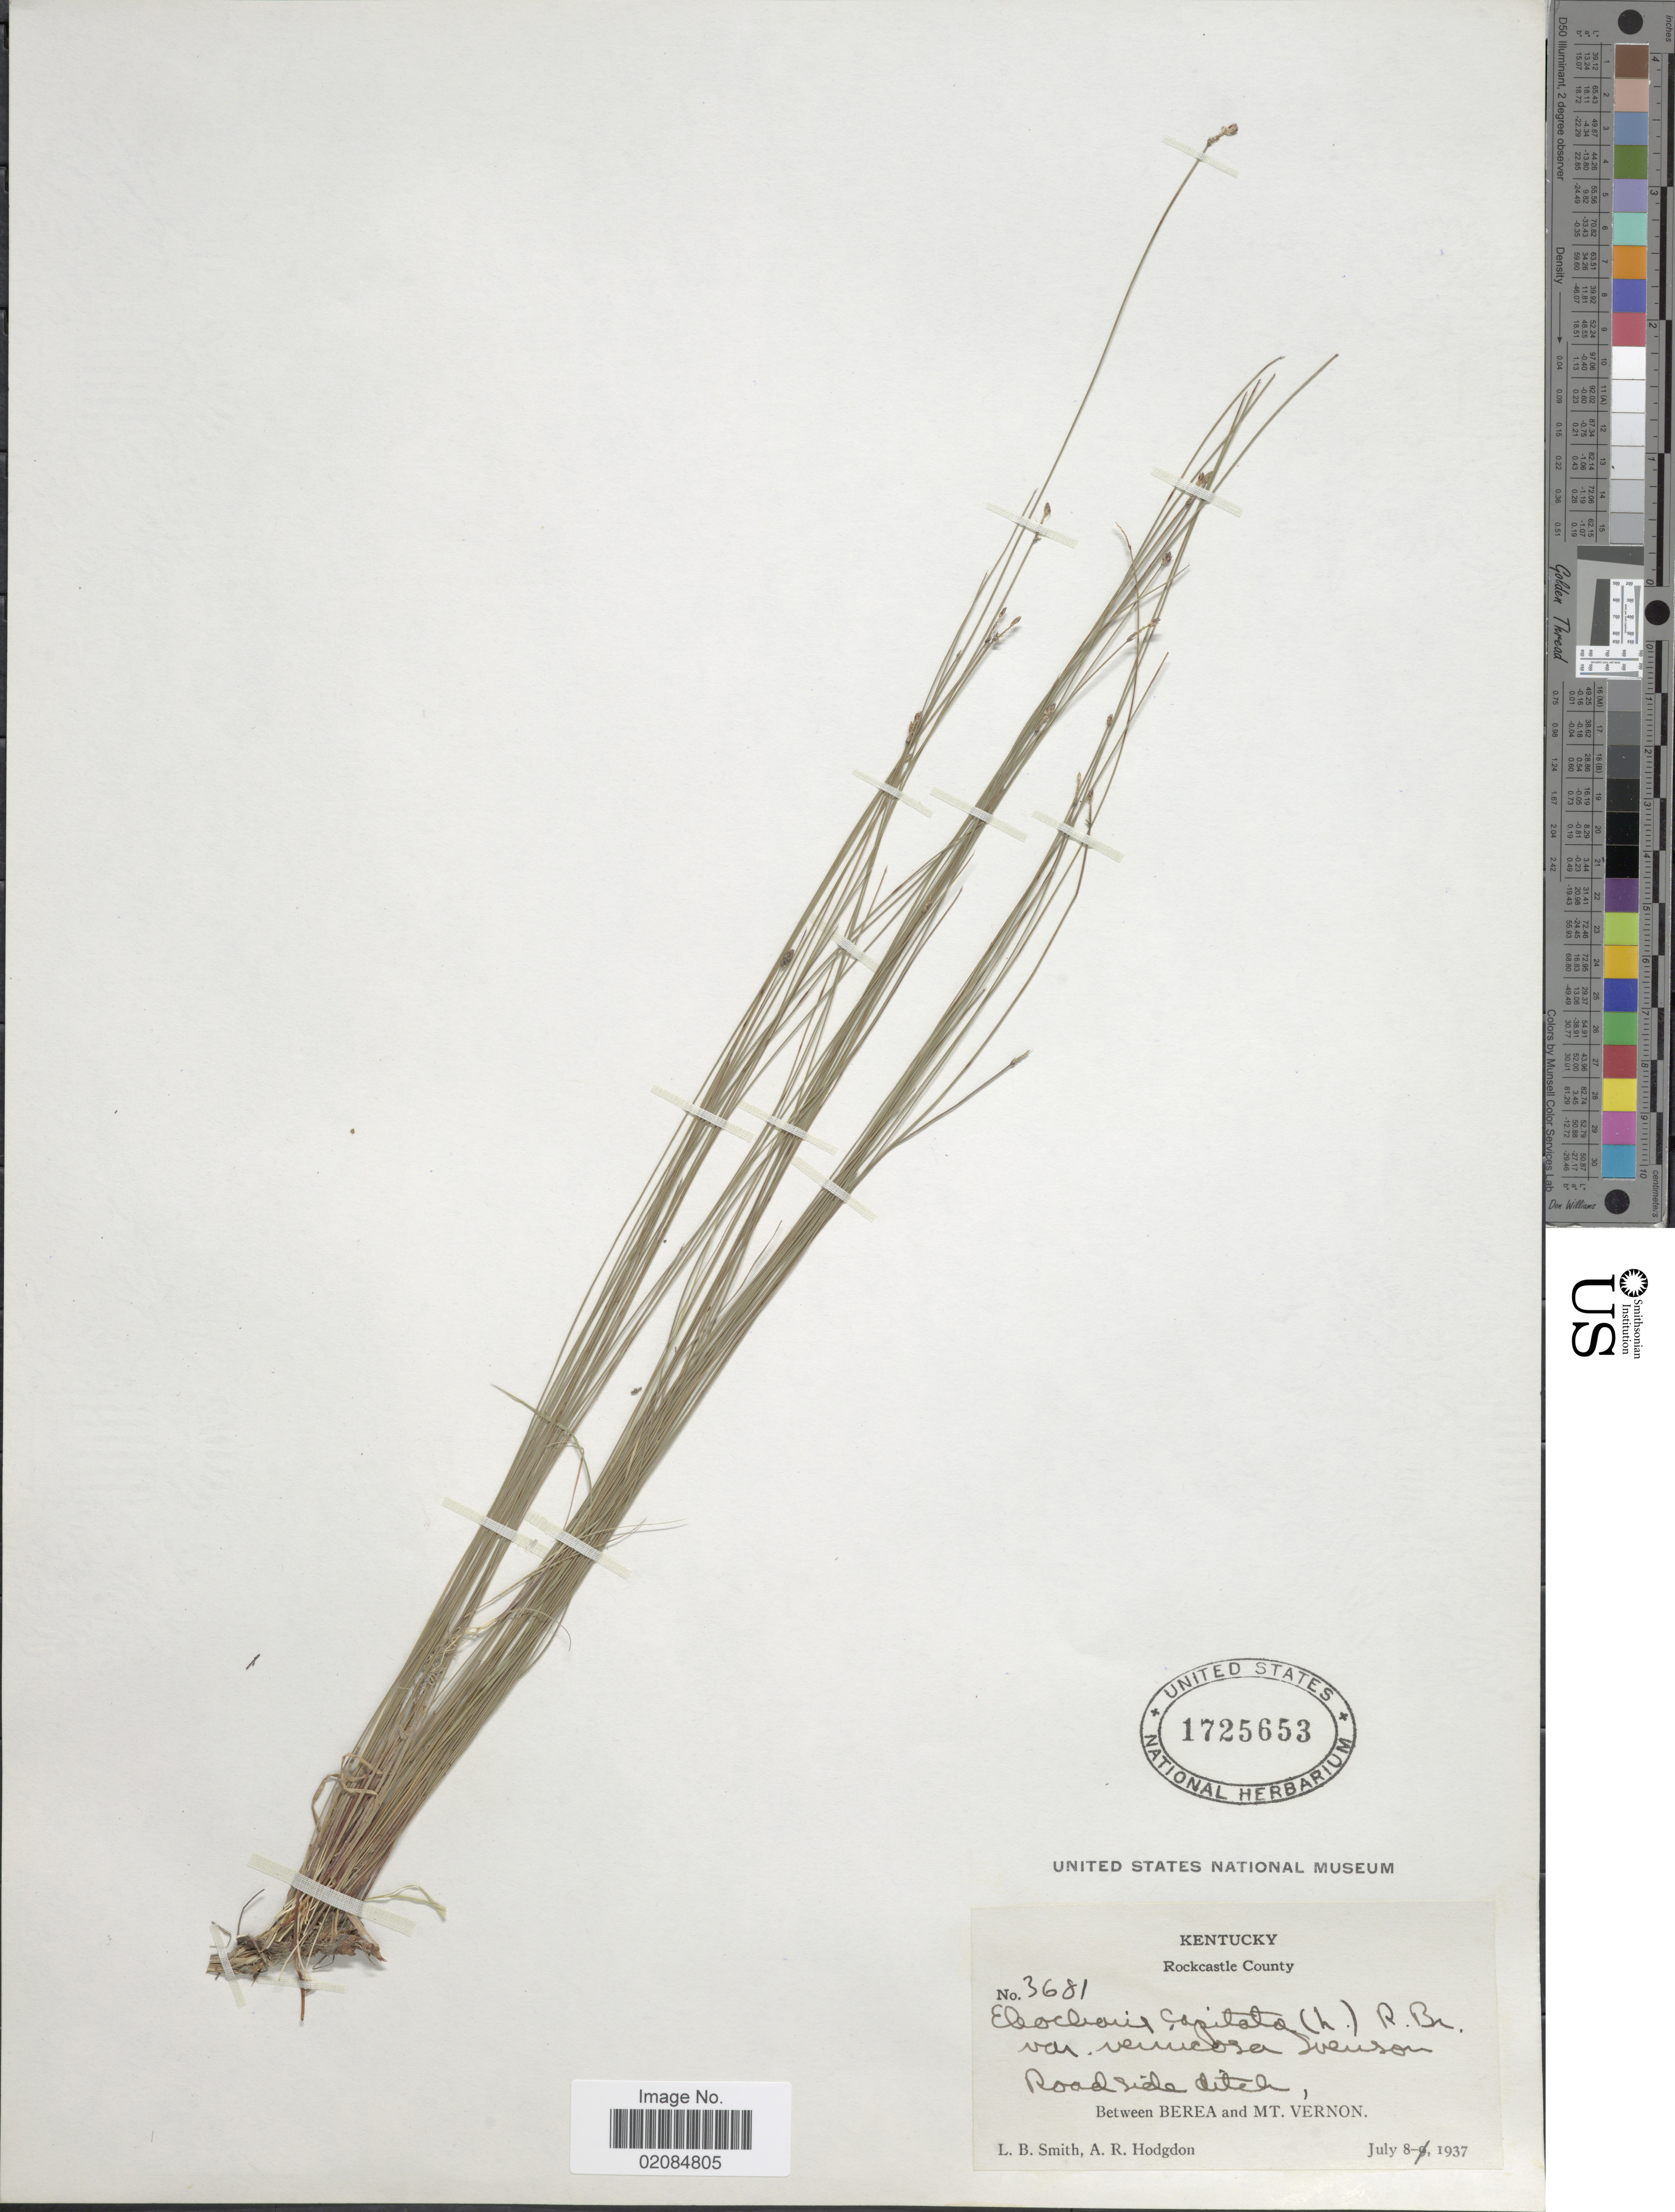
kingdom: Plantae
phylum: Tracheophyta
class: Liliopsida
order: Poales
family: Cyperaceae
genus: Eleocharis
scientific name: Eleocharis verrucosa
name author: (Svenson) L. J. Harms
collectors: L. Smith & A. R. Hodgdon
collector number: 3681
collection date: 1937-07-08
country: United States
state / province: Kentucky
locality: Rockcastle County. Roadside ditch, Between Berea and Mt. Vernon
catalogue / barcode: US 1725653